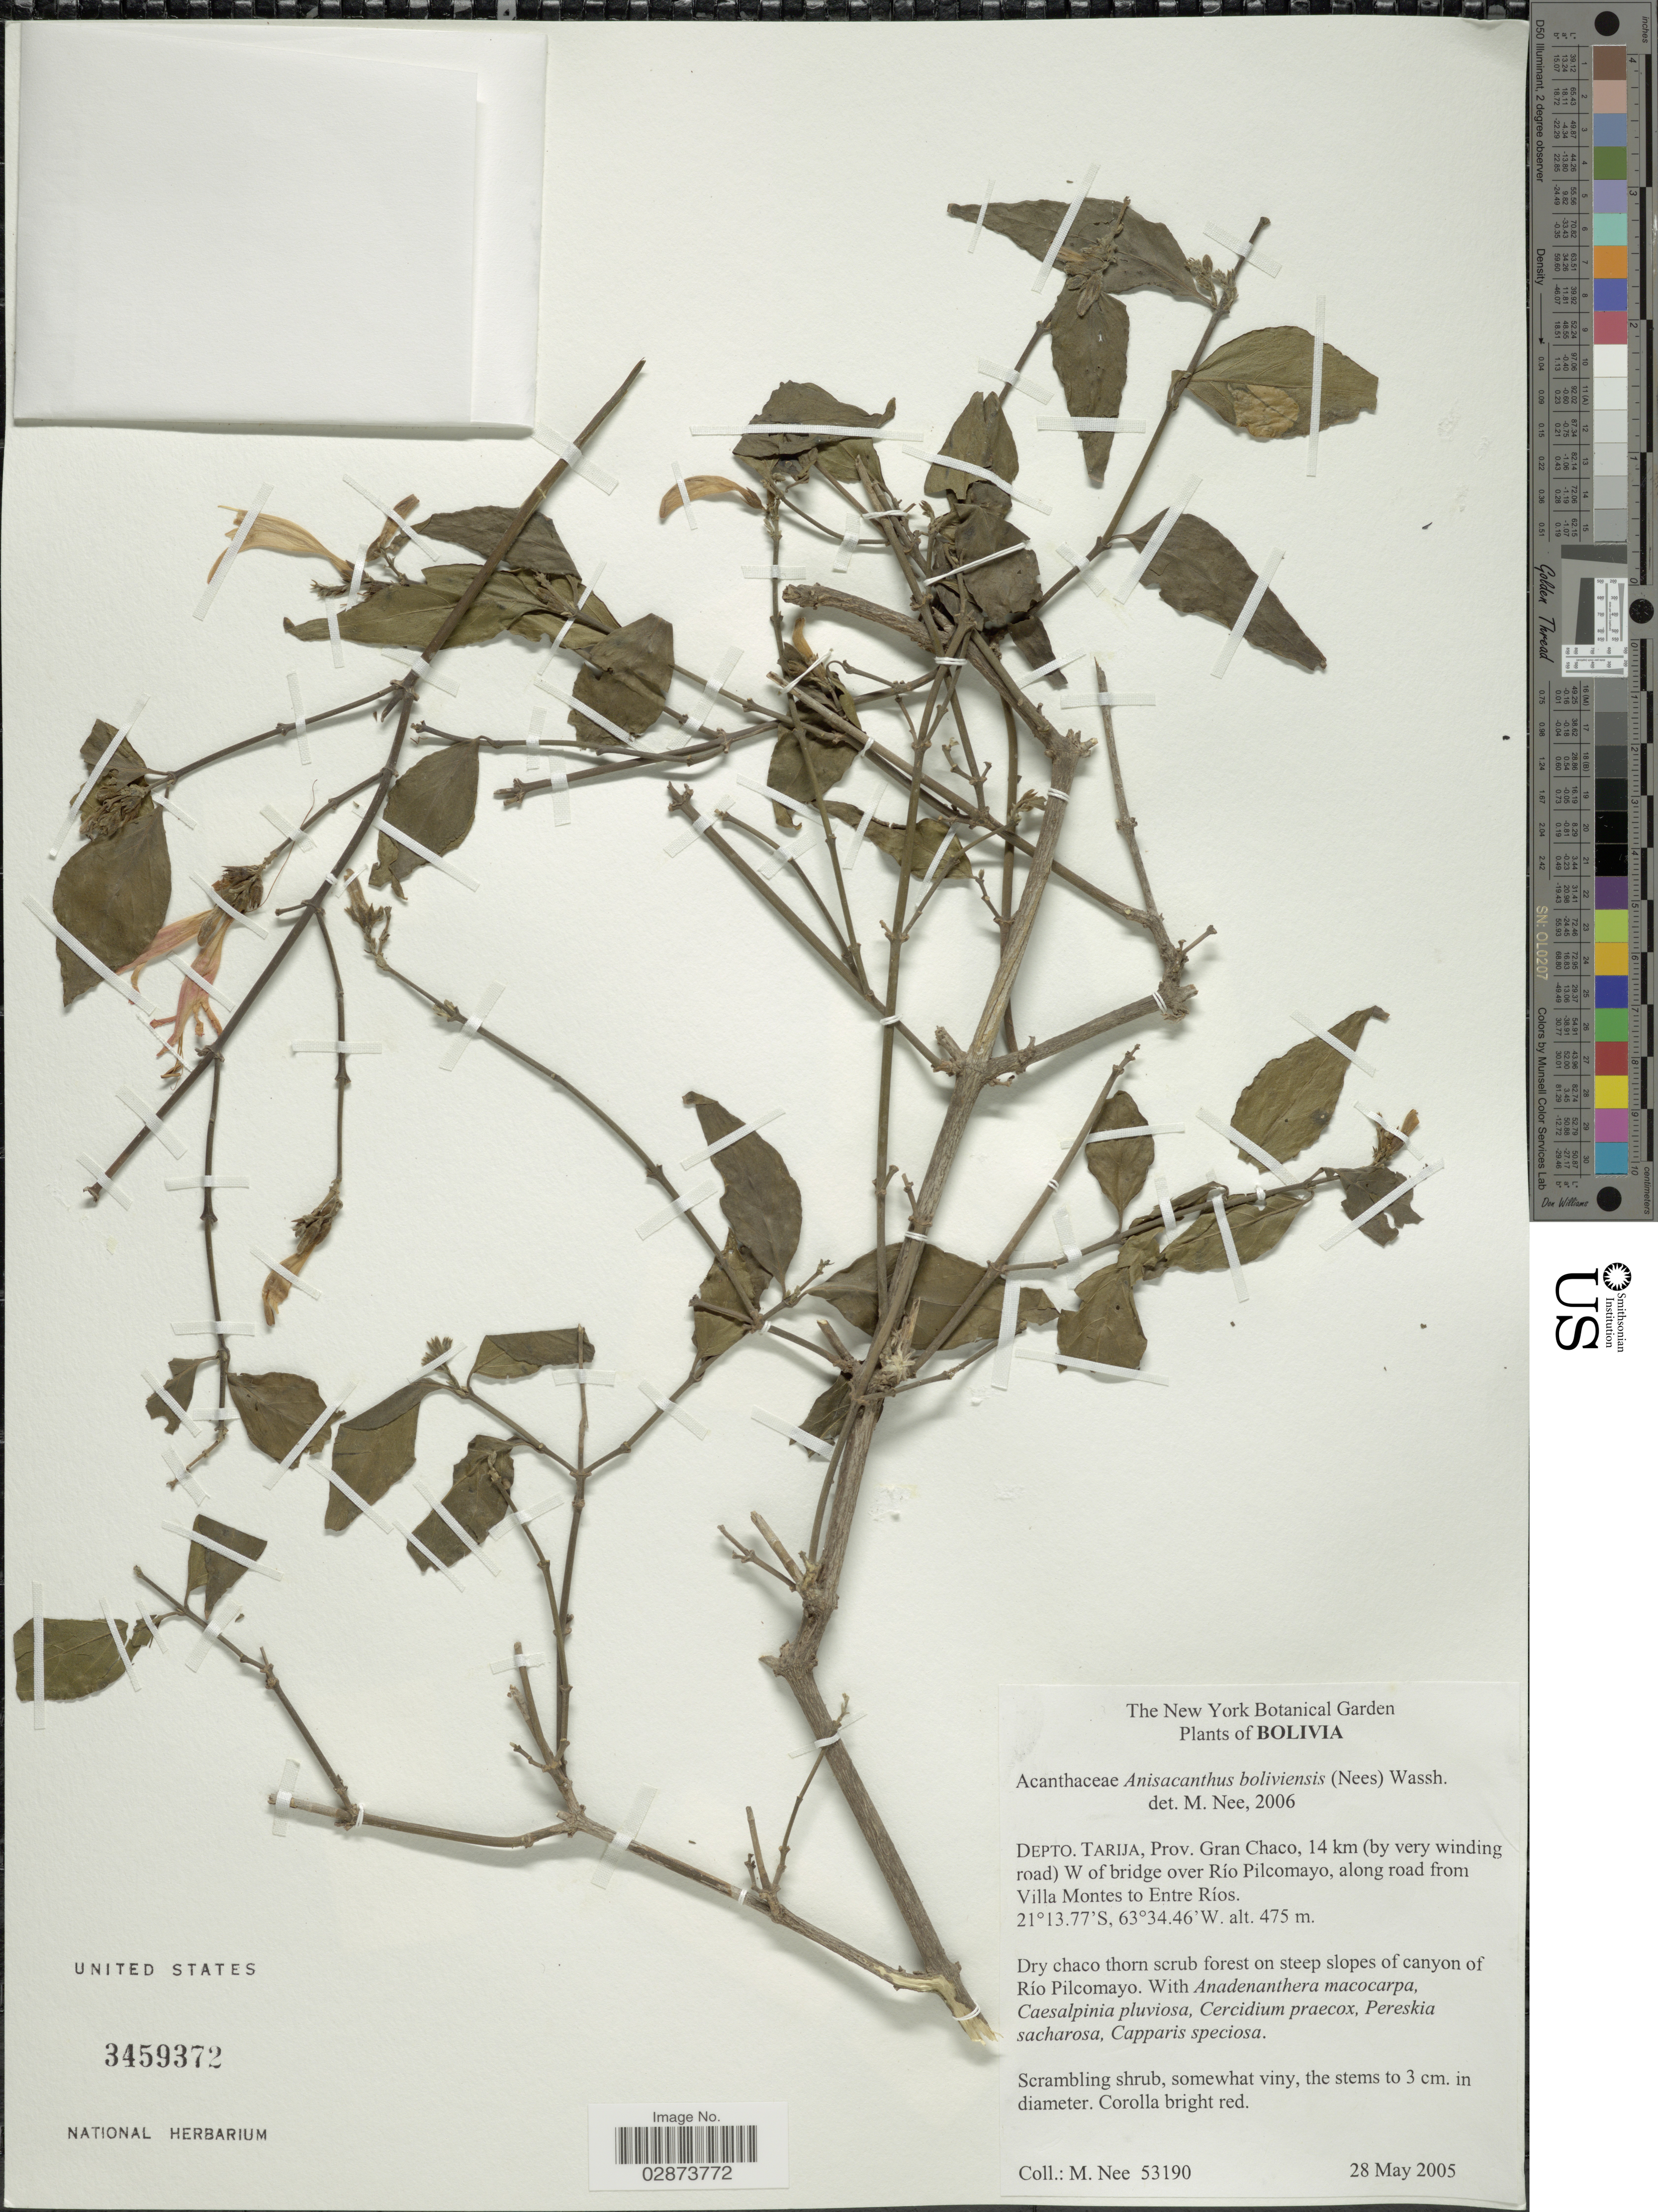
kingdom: Plantae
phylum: Tracheophyta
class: Magnoliopsida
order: Lamiales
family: Acanthaceae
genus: Thyrsacanthus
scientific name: Thyrsacanthus boliviensis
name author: (Nees) A.L.A. Côrtes & Rapini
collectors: M. Nee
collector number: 53190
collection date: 2005-05-28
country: Bolivia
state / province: Tarija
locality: Depto. Tarija, Prov. Gran Chaco, 14 km (by very winding road) W of bridge over Río Pilcomayo, along road from Villa Montes to Entre Ríos.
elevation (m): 475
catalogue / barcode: US 3459372